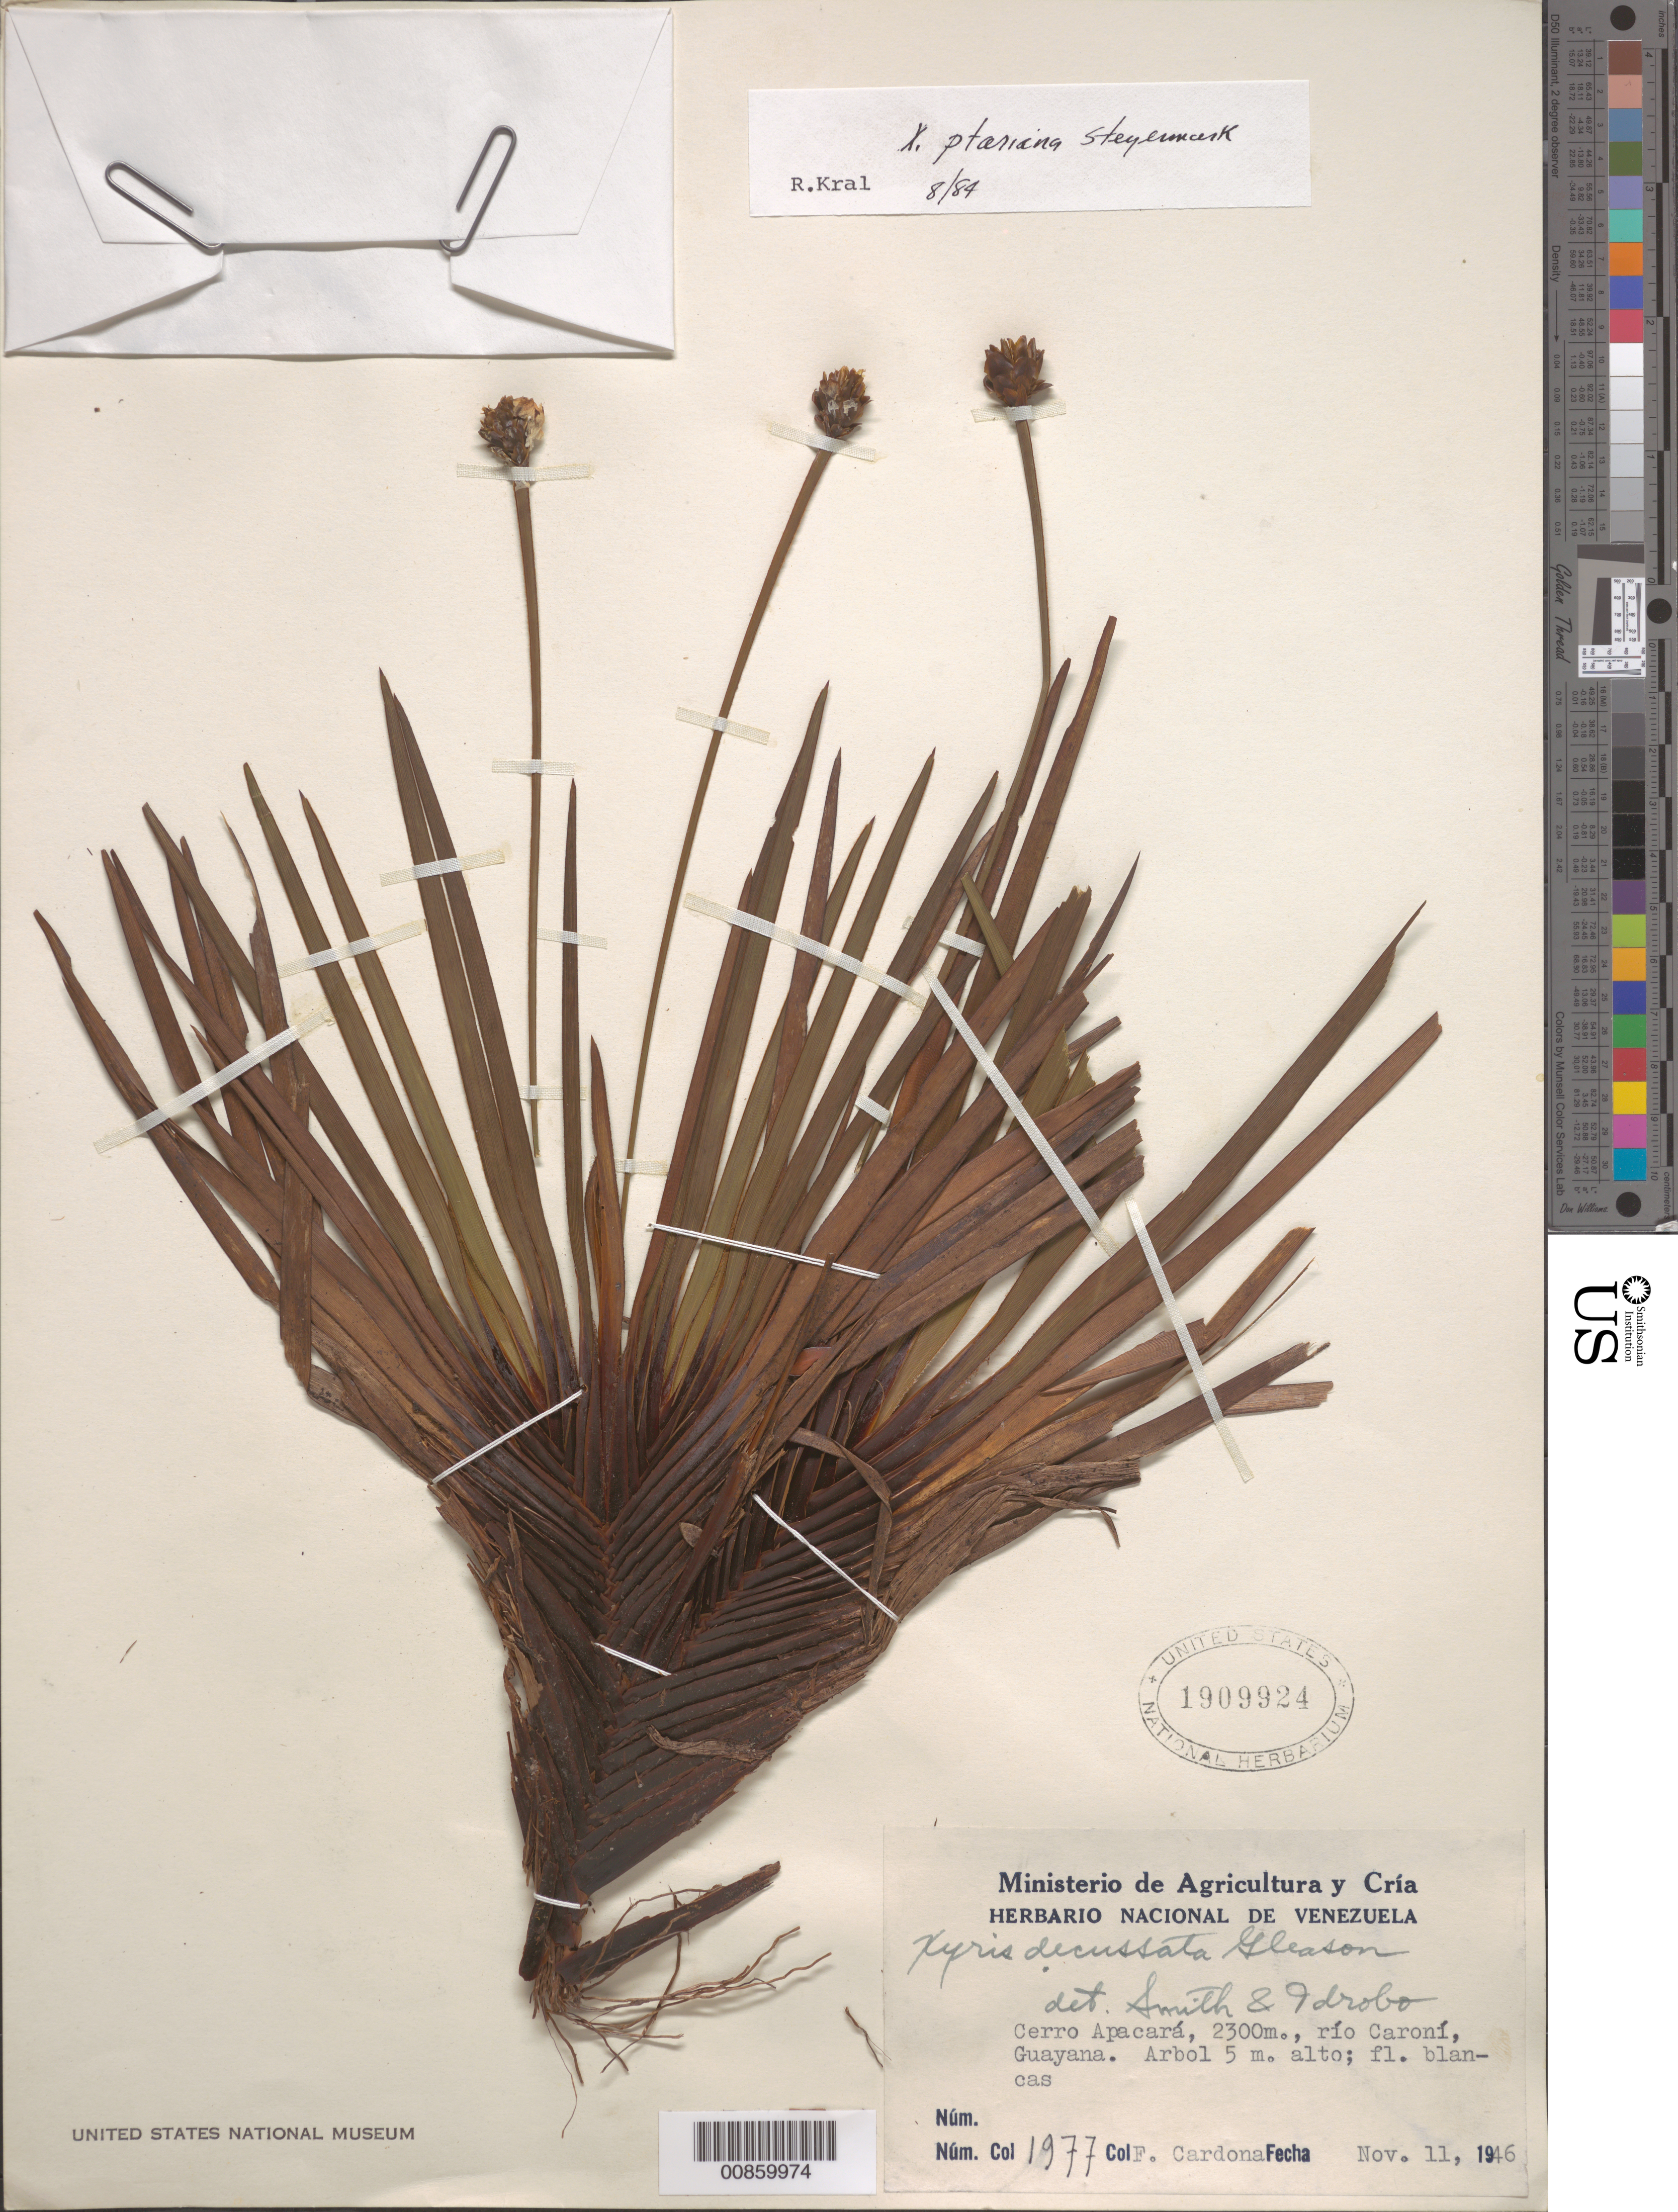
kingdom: Plantae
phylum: Tracheophyta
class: Liliopsida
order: Poales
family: Xyridaceae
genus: Xyris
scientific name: Xyris ptariana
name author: Steyerm.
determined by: Kral, Robert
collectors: F. Cardona Puig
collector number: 1977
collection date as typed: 11-Nov-46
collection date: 1946-11-11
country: Venezuela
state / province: Bolívar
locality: Cerro Apacará, Río Caroní, Guayana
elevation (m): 2300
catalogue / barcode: US 1909924